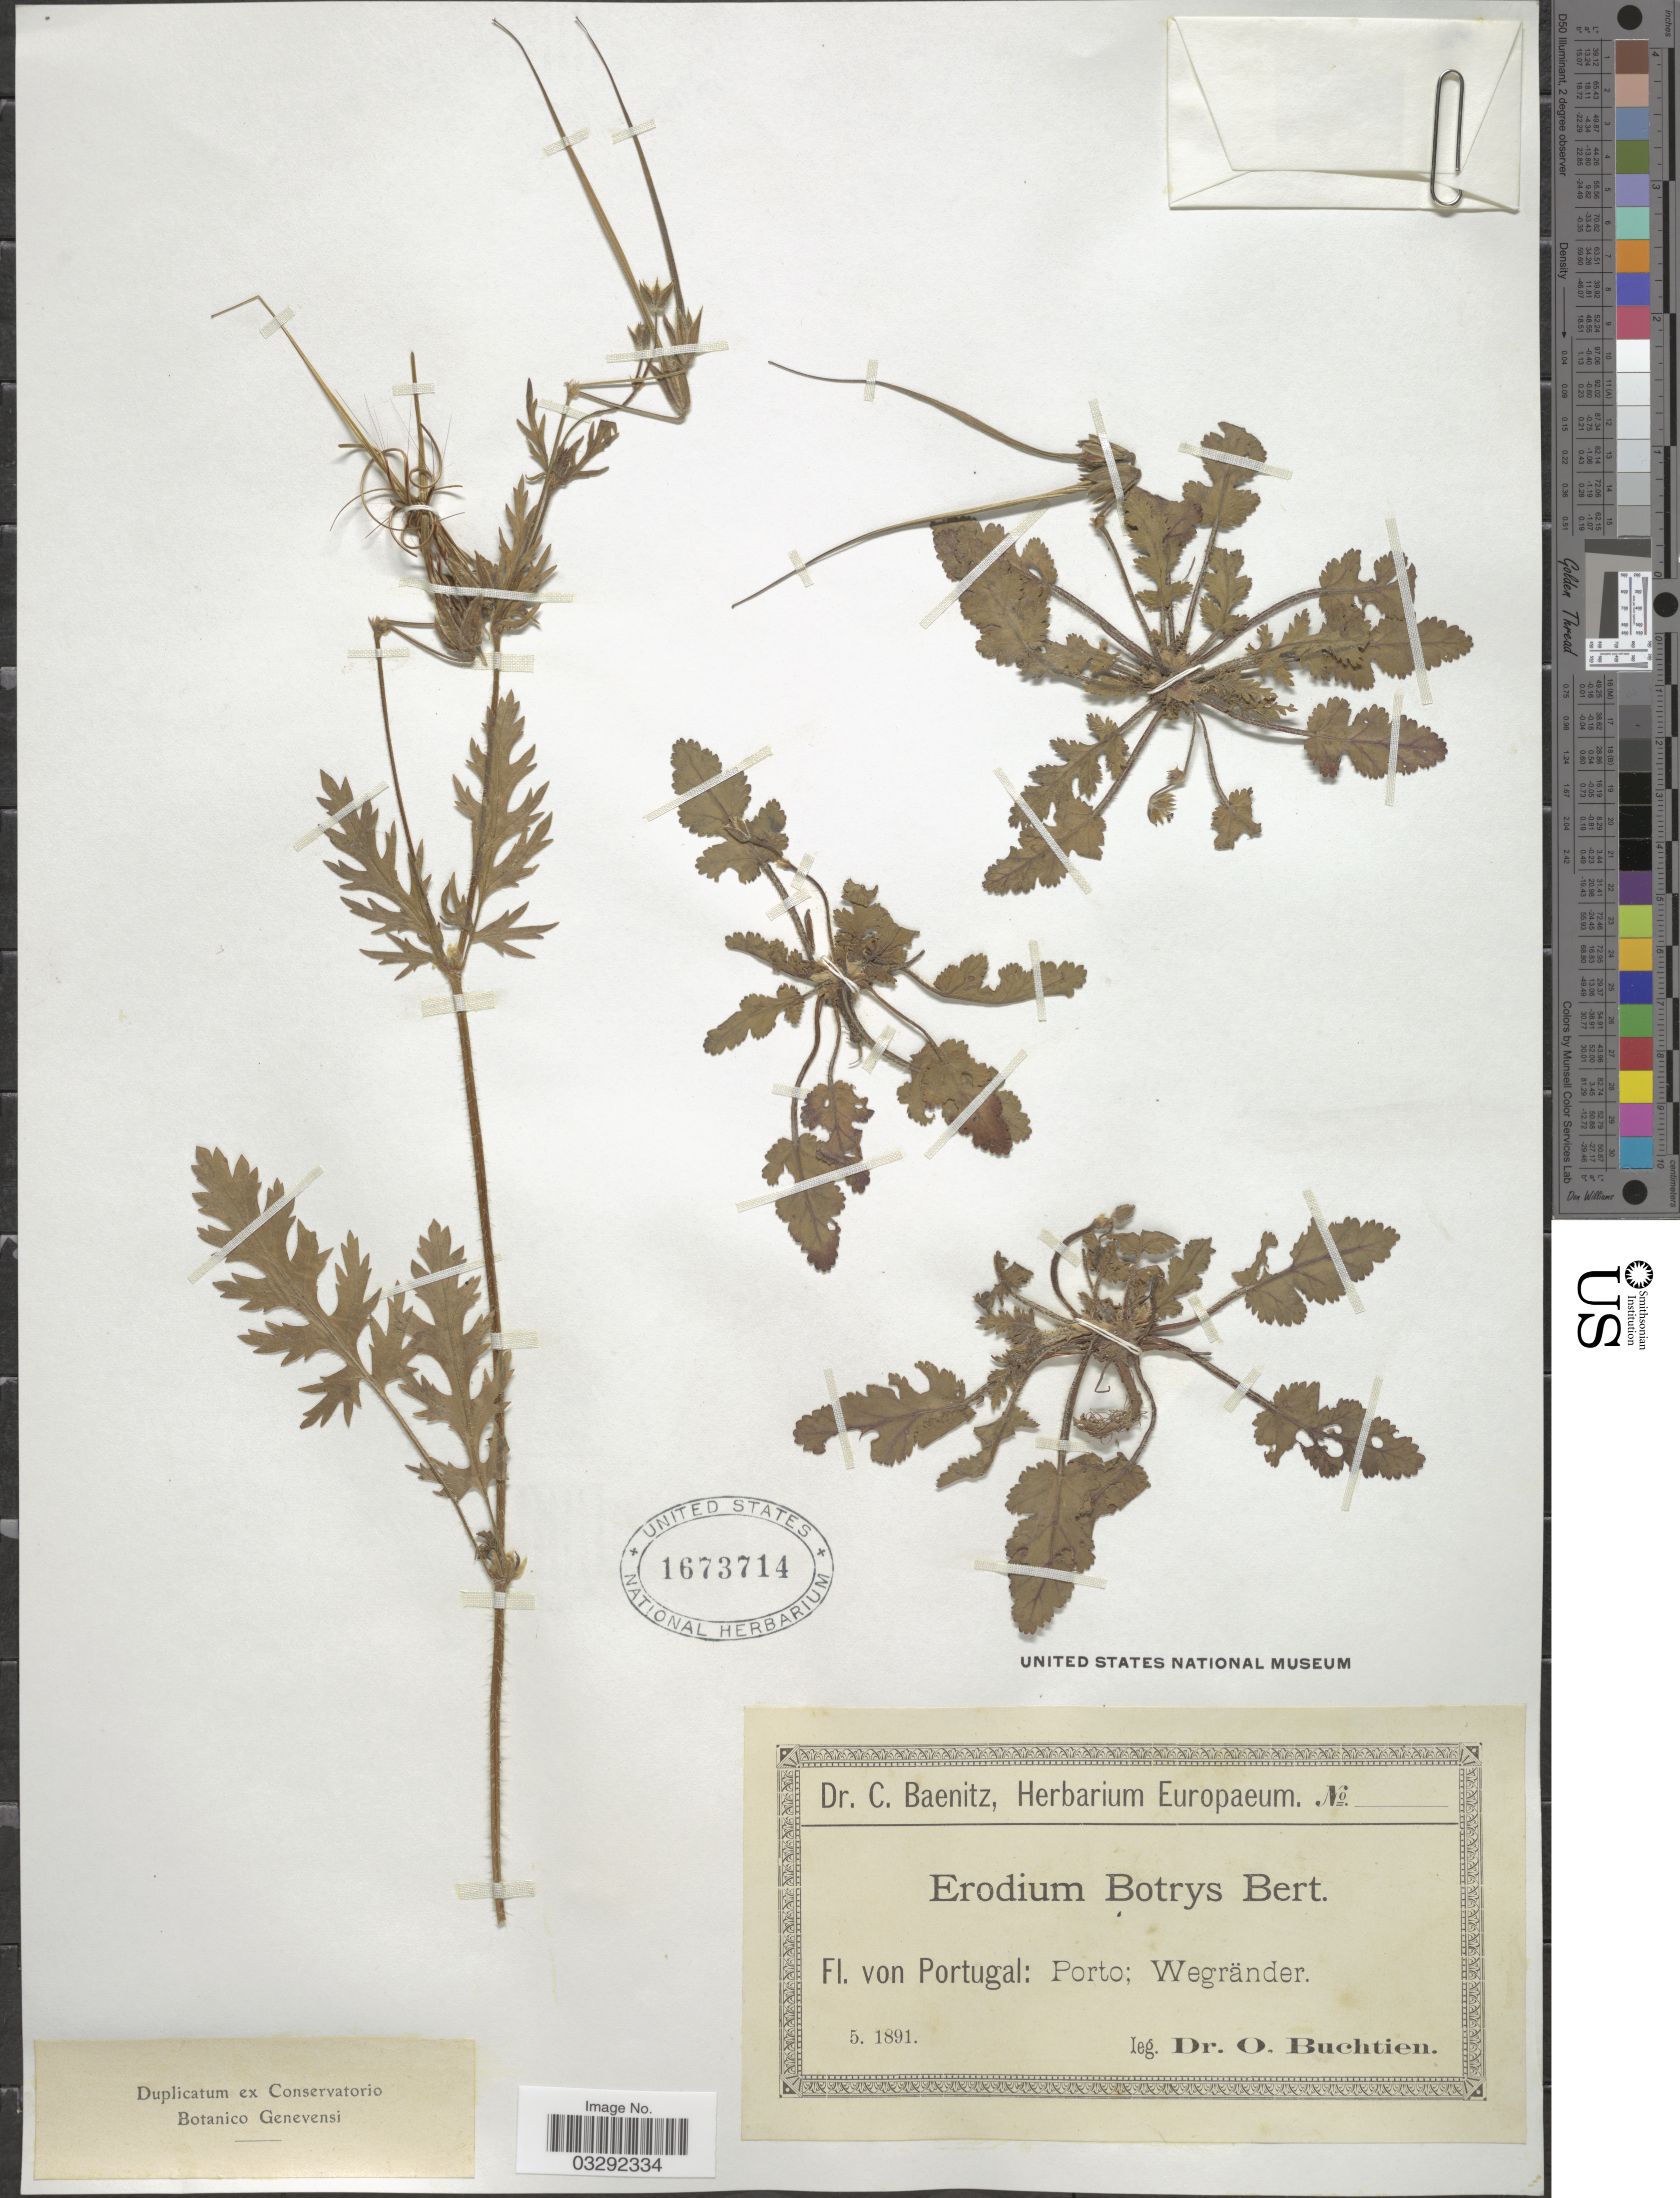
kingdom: Plantae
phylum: Tracheophyta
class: Magnoliopsida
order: Geraniales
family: Geraniaceae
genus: Erodium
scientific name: Erodium botrys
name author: (Cav.) Bertol.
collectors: O. Buchtien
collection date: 1891-05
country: Portugal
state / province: Porto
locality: Wegränder.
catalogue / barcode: US 1673714